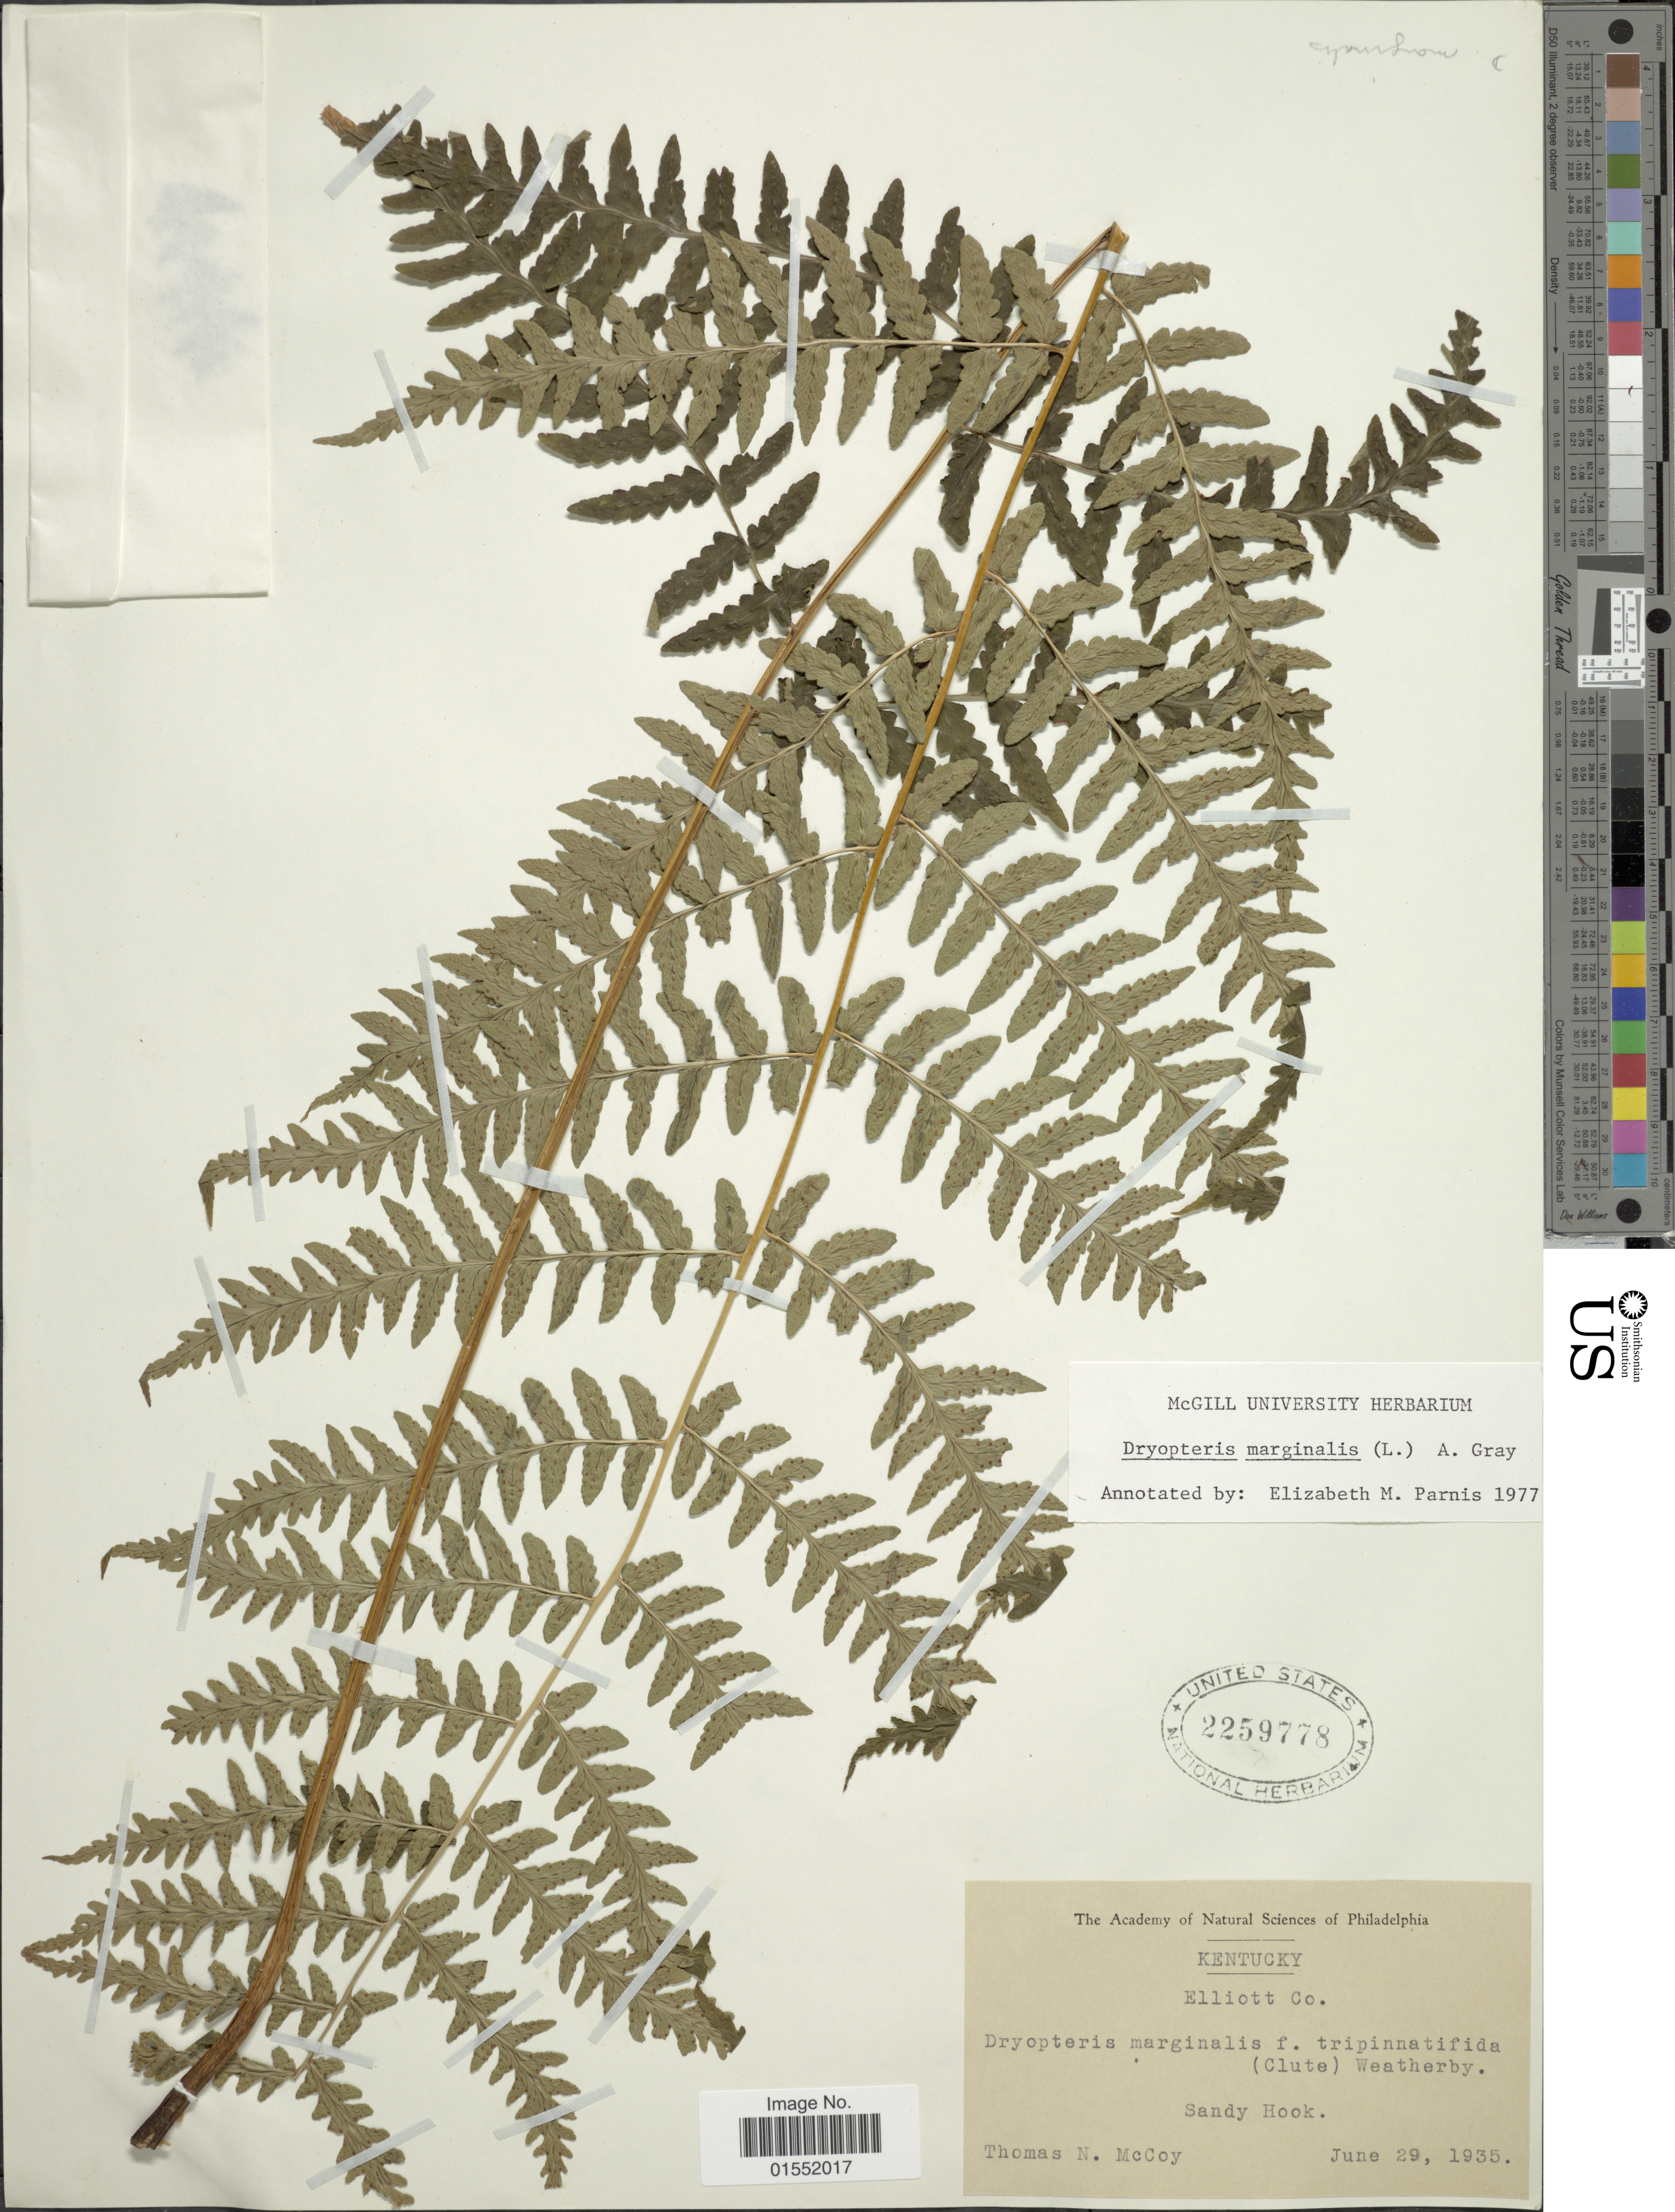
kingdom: Plantae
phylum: Tracheophyta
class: Polypodiopsida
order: Polypodiales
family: Dryopteridaceae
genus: Dryopteris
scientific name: Dryopteris marginalis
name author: (L.) A. Gray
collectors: T. N. McCoy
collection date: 1935-06-29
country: United States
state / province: Kentucky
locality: Elliot Co., Sandy Hook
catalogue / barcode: US 2259778